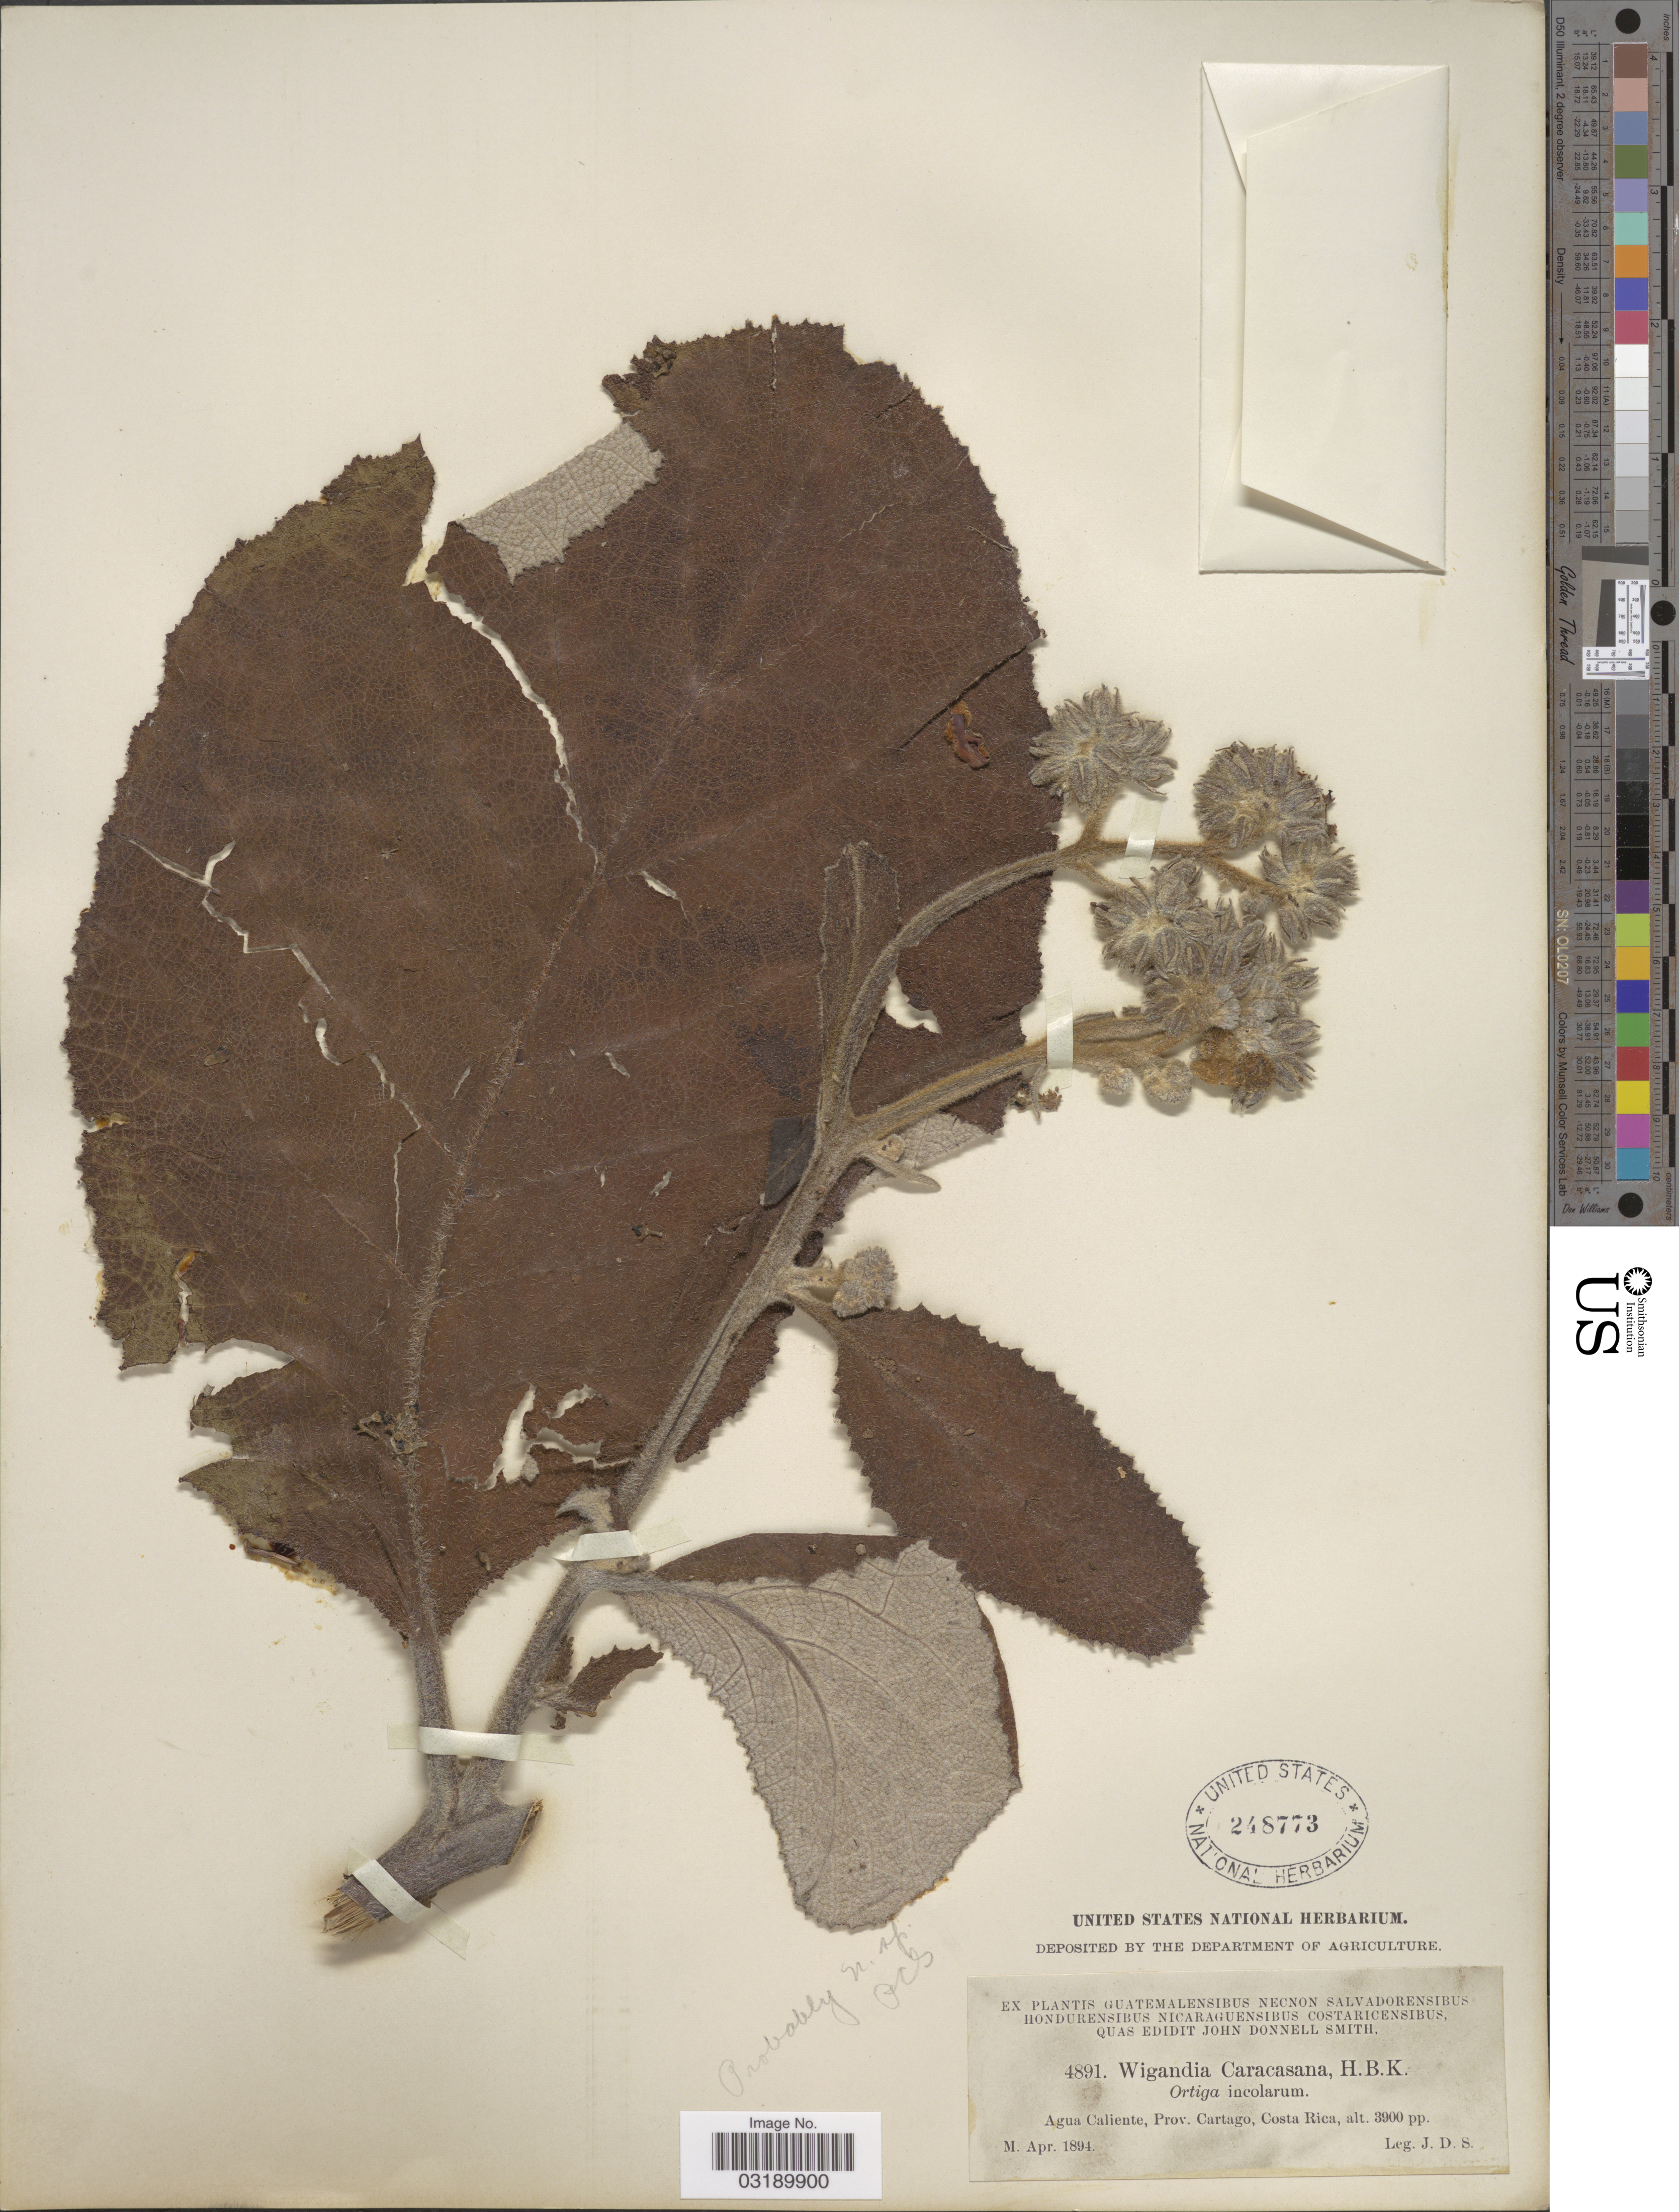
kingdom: Plantae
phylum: Tracheophyta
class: Magnoliopsida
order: Boraginales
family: Namaceae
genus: Wigandia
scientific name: Wigandia scorpioides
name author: Choisy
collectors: J. Donnell Smith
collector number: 4891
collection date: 1894-04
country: Costa Rica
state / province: Cartago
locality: Agua Caliente, Prov. Cartago.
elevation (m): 1189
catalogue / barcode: US 248773